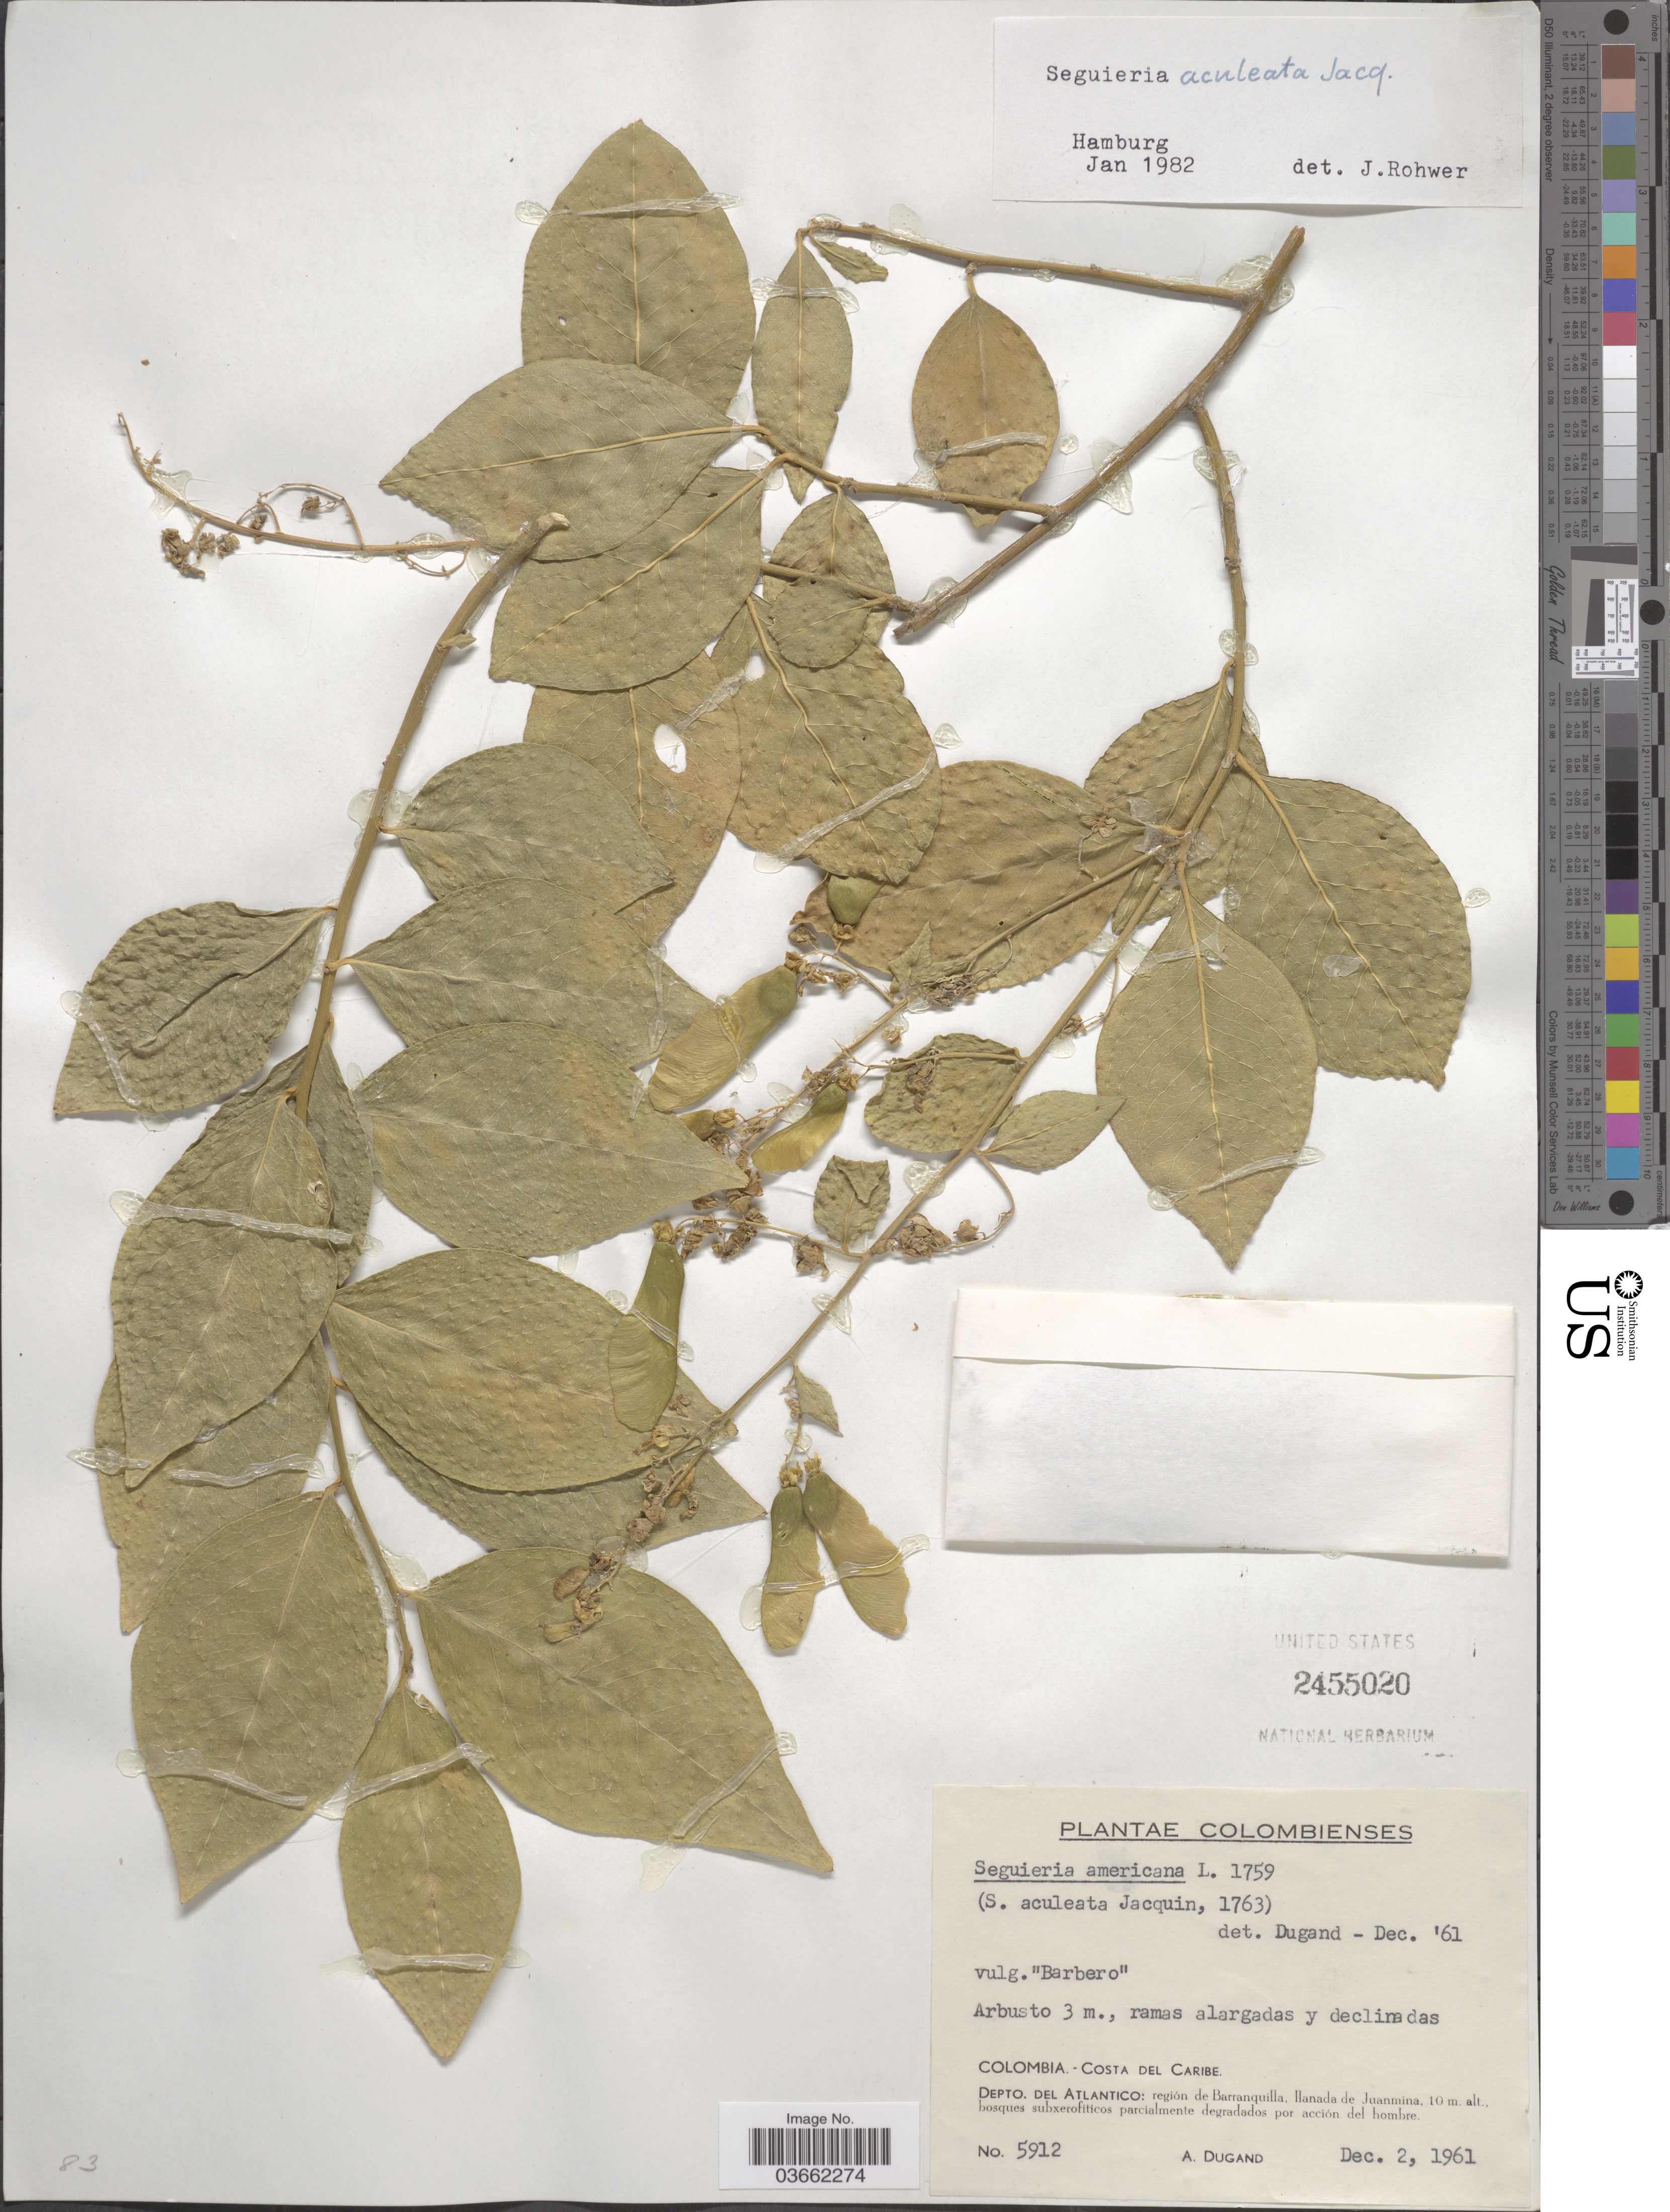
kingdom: Plantae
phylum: Tracheophyta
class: Magnoliopsida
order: Caryophyllales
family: Phytolaccaceae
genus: Seguieria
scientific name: Seguieria aculeata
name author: Jacq.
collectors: A. Dugand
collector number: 5912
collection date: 1961-12-02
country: Colombia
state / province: Atlántico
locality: Costa del Caribe. Depto. del Atlantico: región de Barranquilla, llanada de Juanmina.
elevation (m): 10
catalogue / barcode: US 2455020